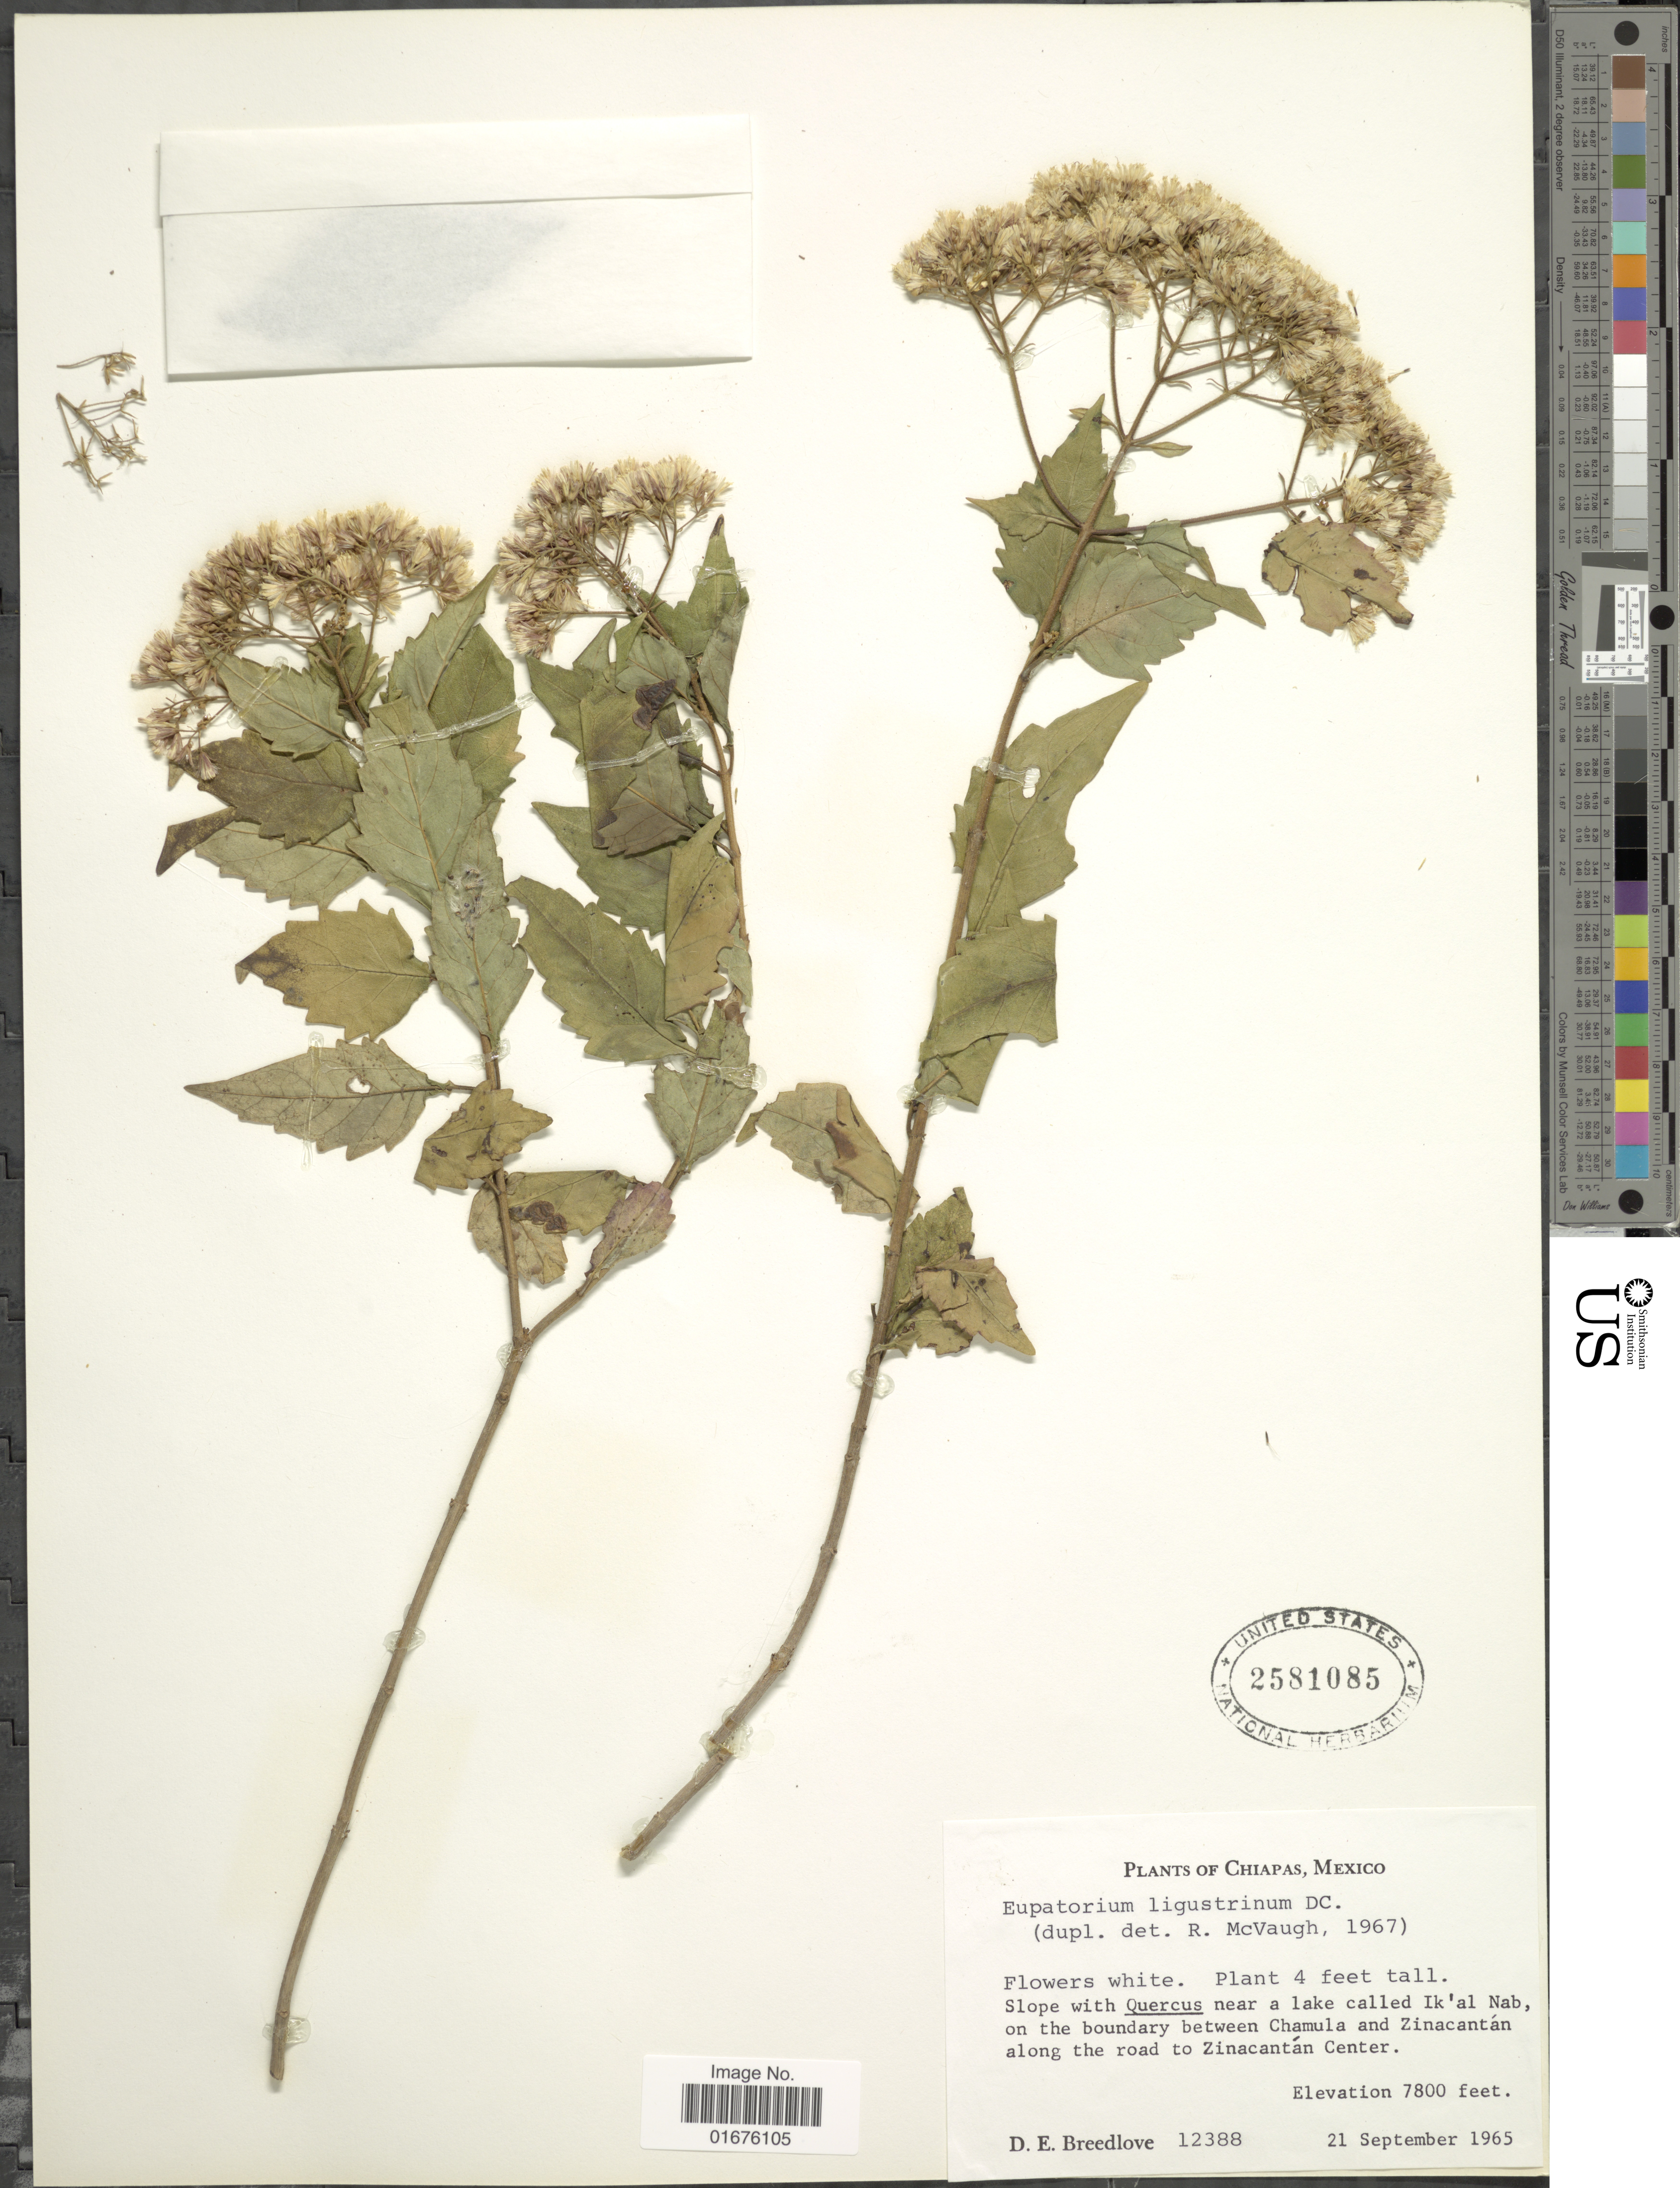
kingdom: Plantae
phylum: Tracheophyta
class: Magnoliopsida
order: Asterales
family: Asteraceae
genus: Ageratina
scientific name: Ageratina ligustrina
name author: (DC.) R.M. King & H. Rob.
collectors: D. E. Breedlove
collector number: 12388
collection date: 1965-09-21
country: Mexico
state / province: Chiapas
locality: Slope with Quercus near a lake called Ik'al Nab, on the boundary between Chamula and Zinacantán along the road to Zinacantán Center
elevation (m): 2377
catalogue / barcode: US 2581085